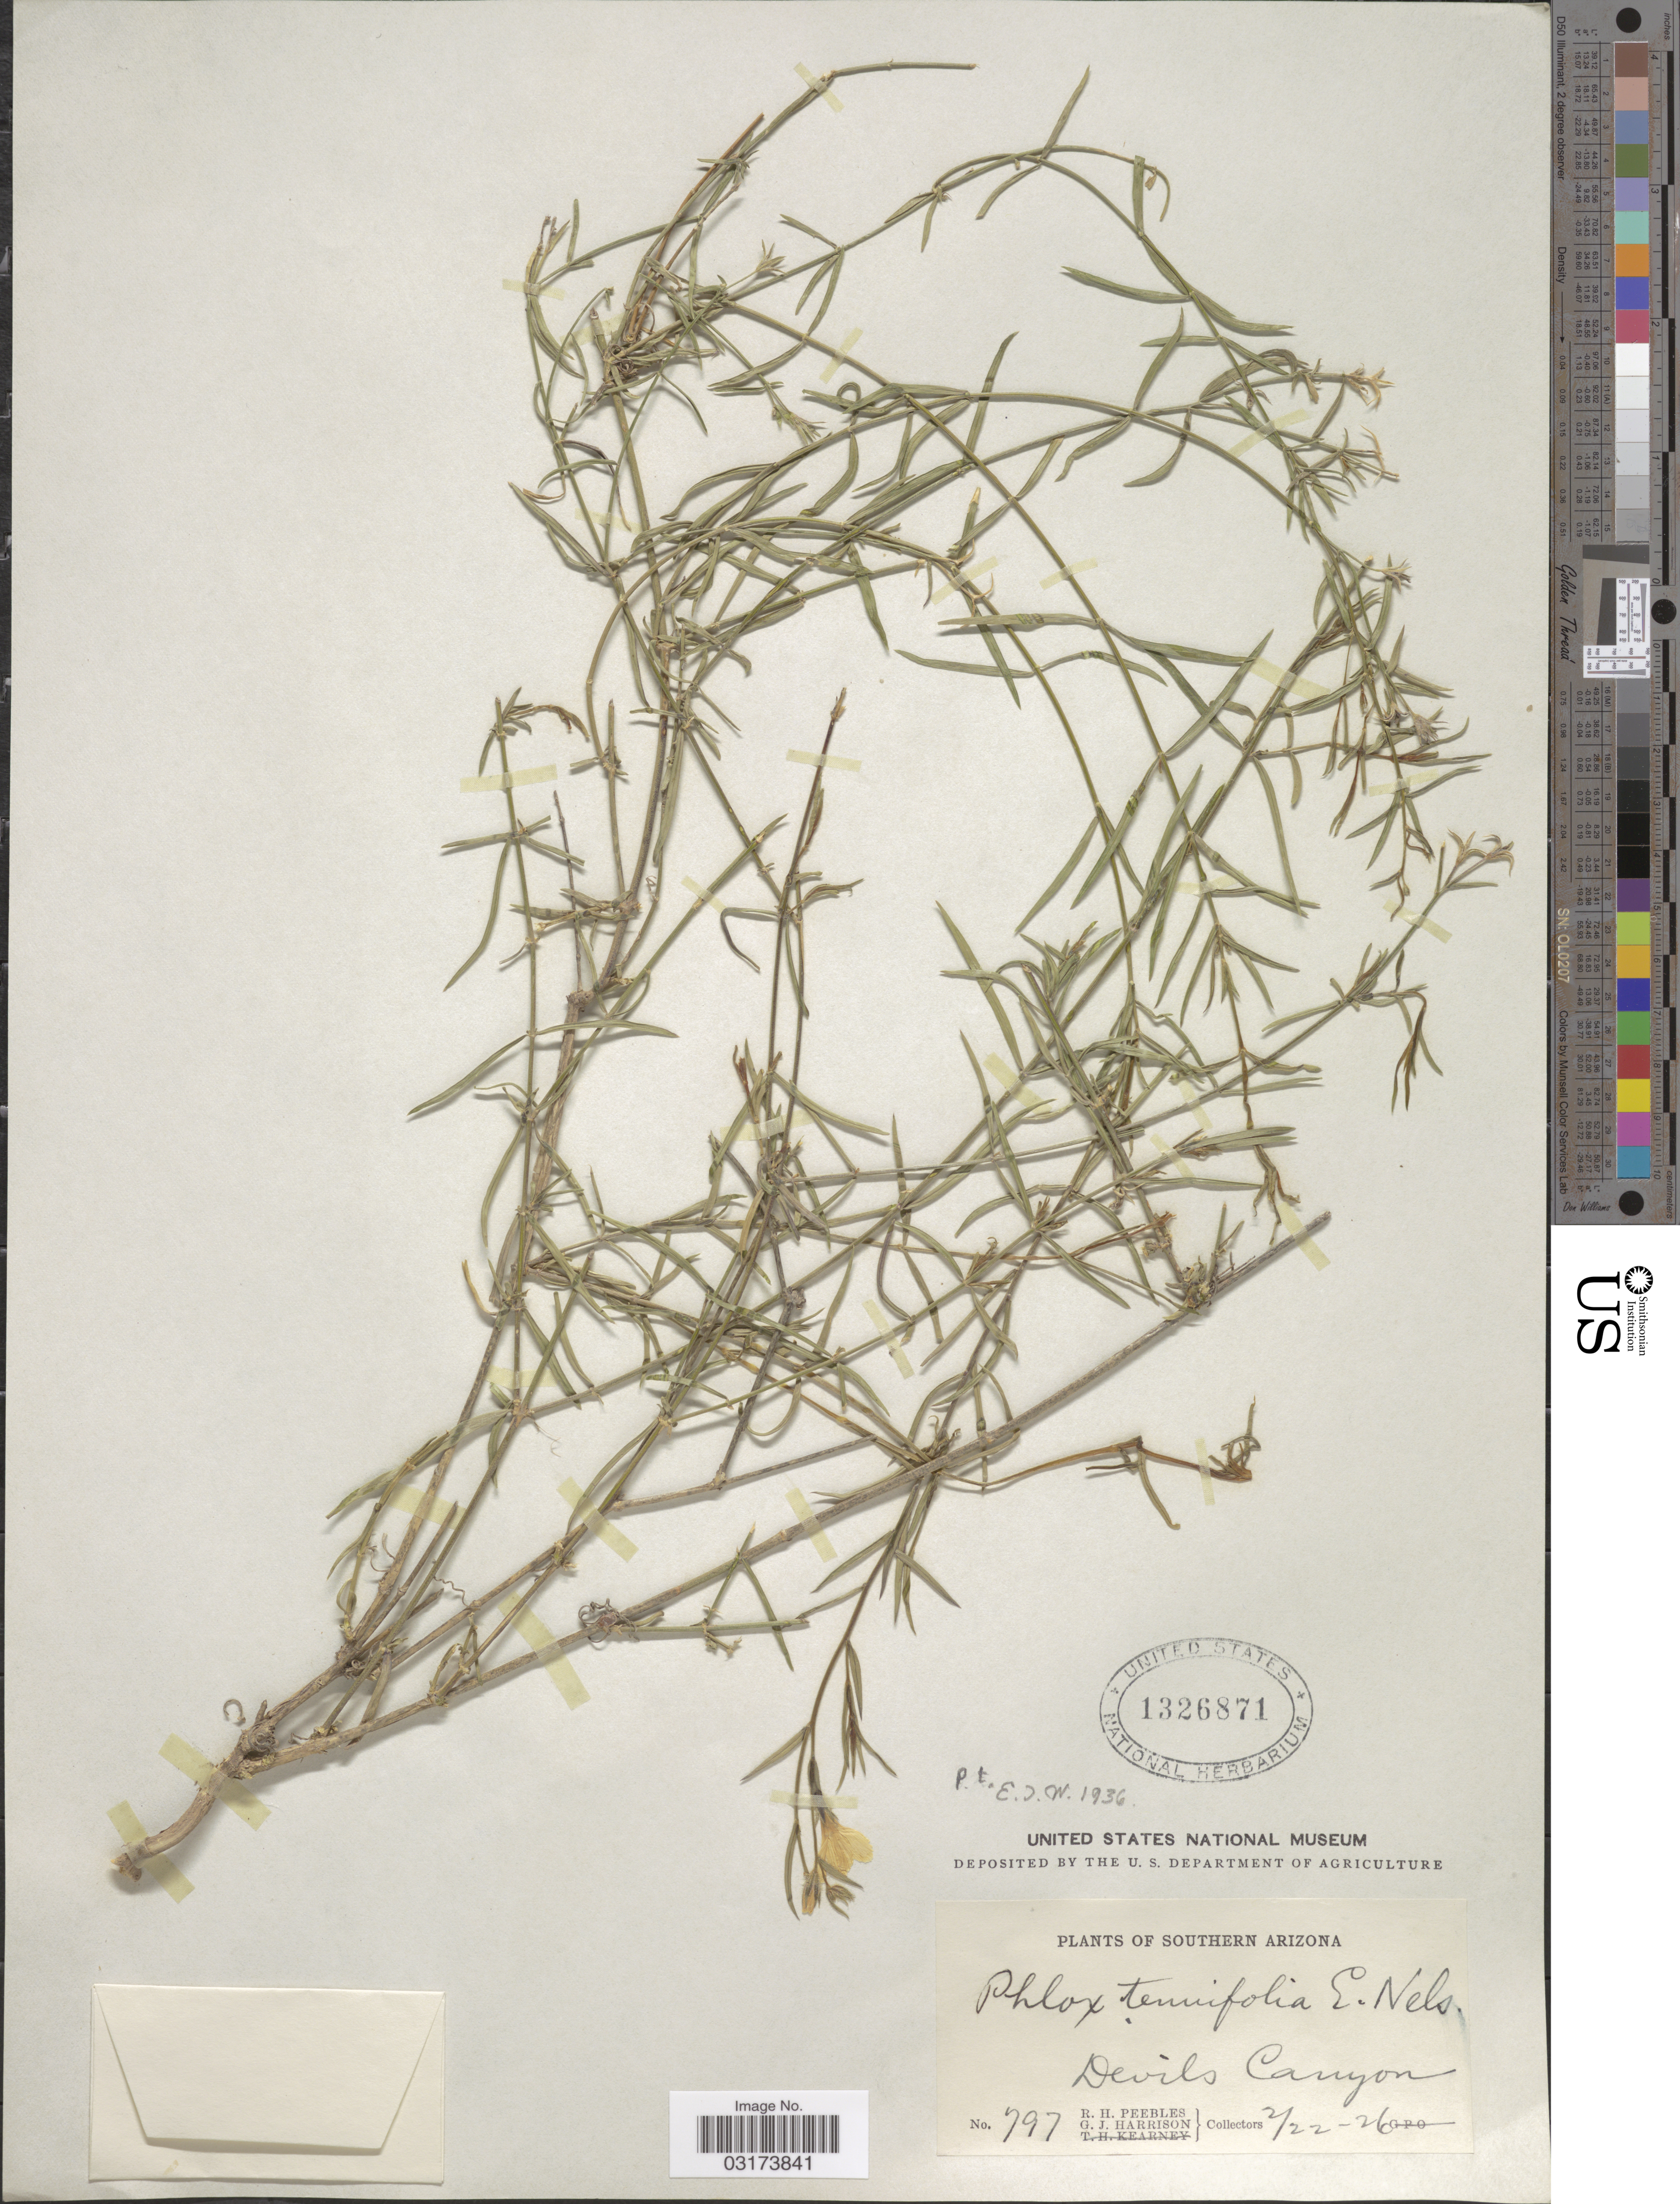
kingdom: Plantae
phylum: Tracheophyta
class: Magnoliopsida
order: Ericales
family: Polemoniaceae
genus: Phlox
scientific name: Phlox tenuifolia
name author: E.E. Nelson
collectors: R. H. Peebles & G. J. Harrison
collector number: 797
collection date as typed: Transcribed d/m/y: 22/2/26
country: United States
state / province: Arizona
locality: Southern Arizona. Devils Canyon.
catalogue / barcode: US 1326871